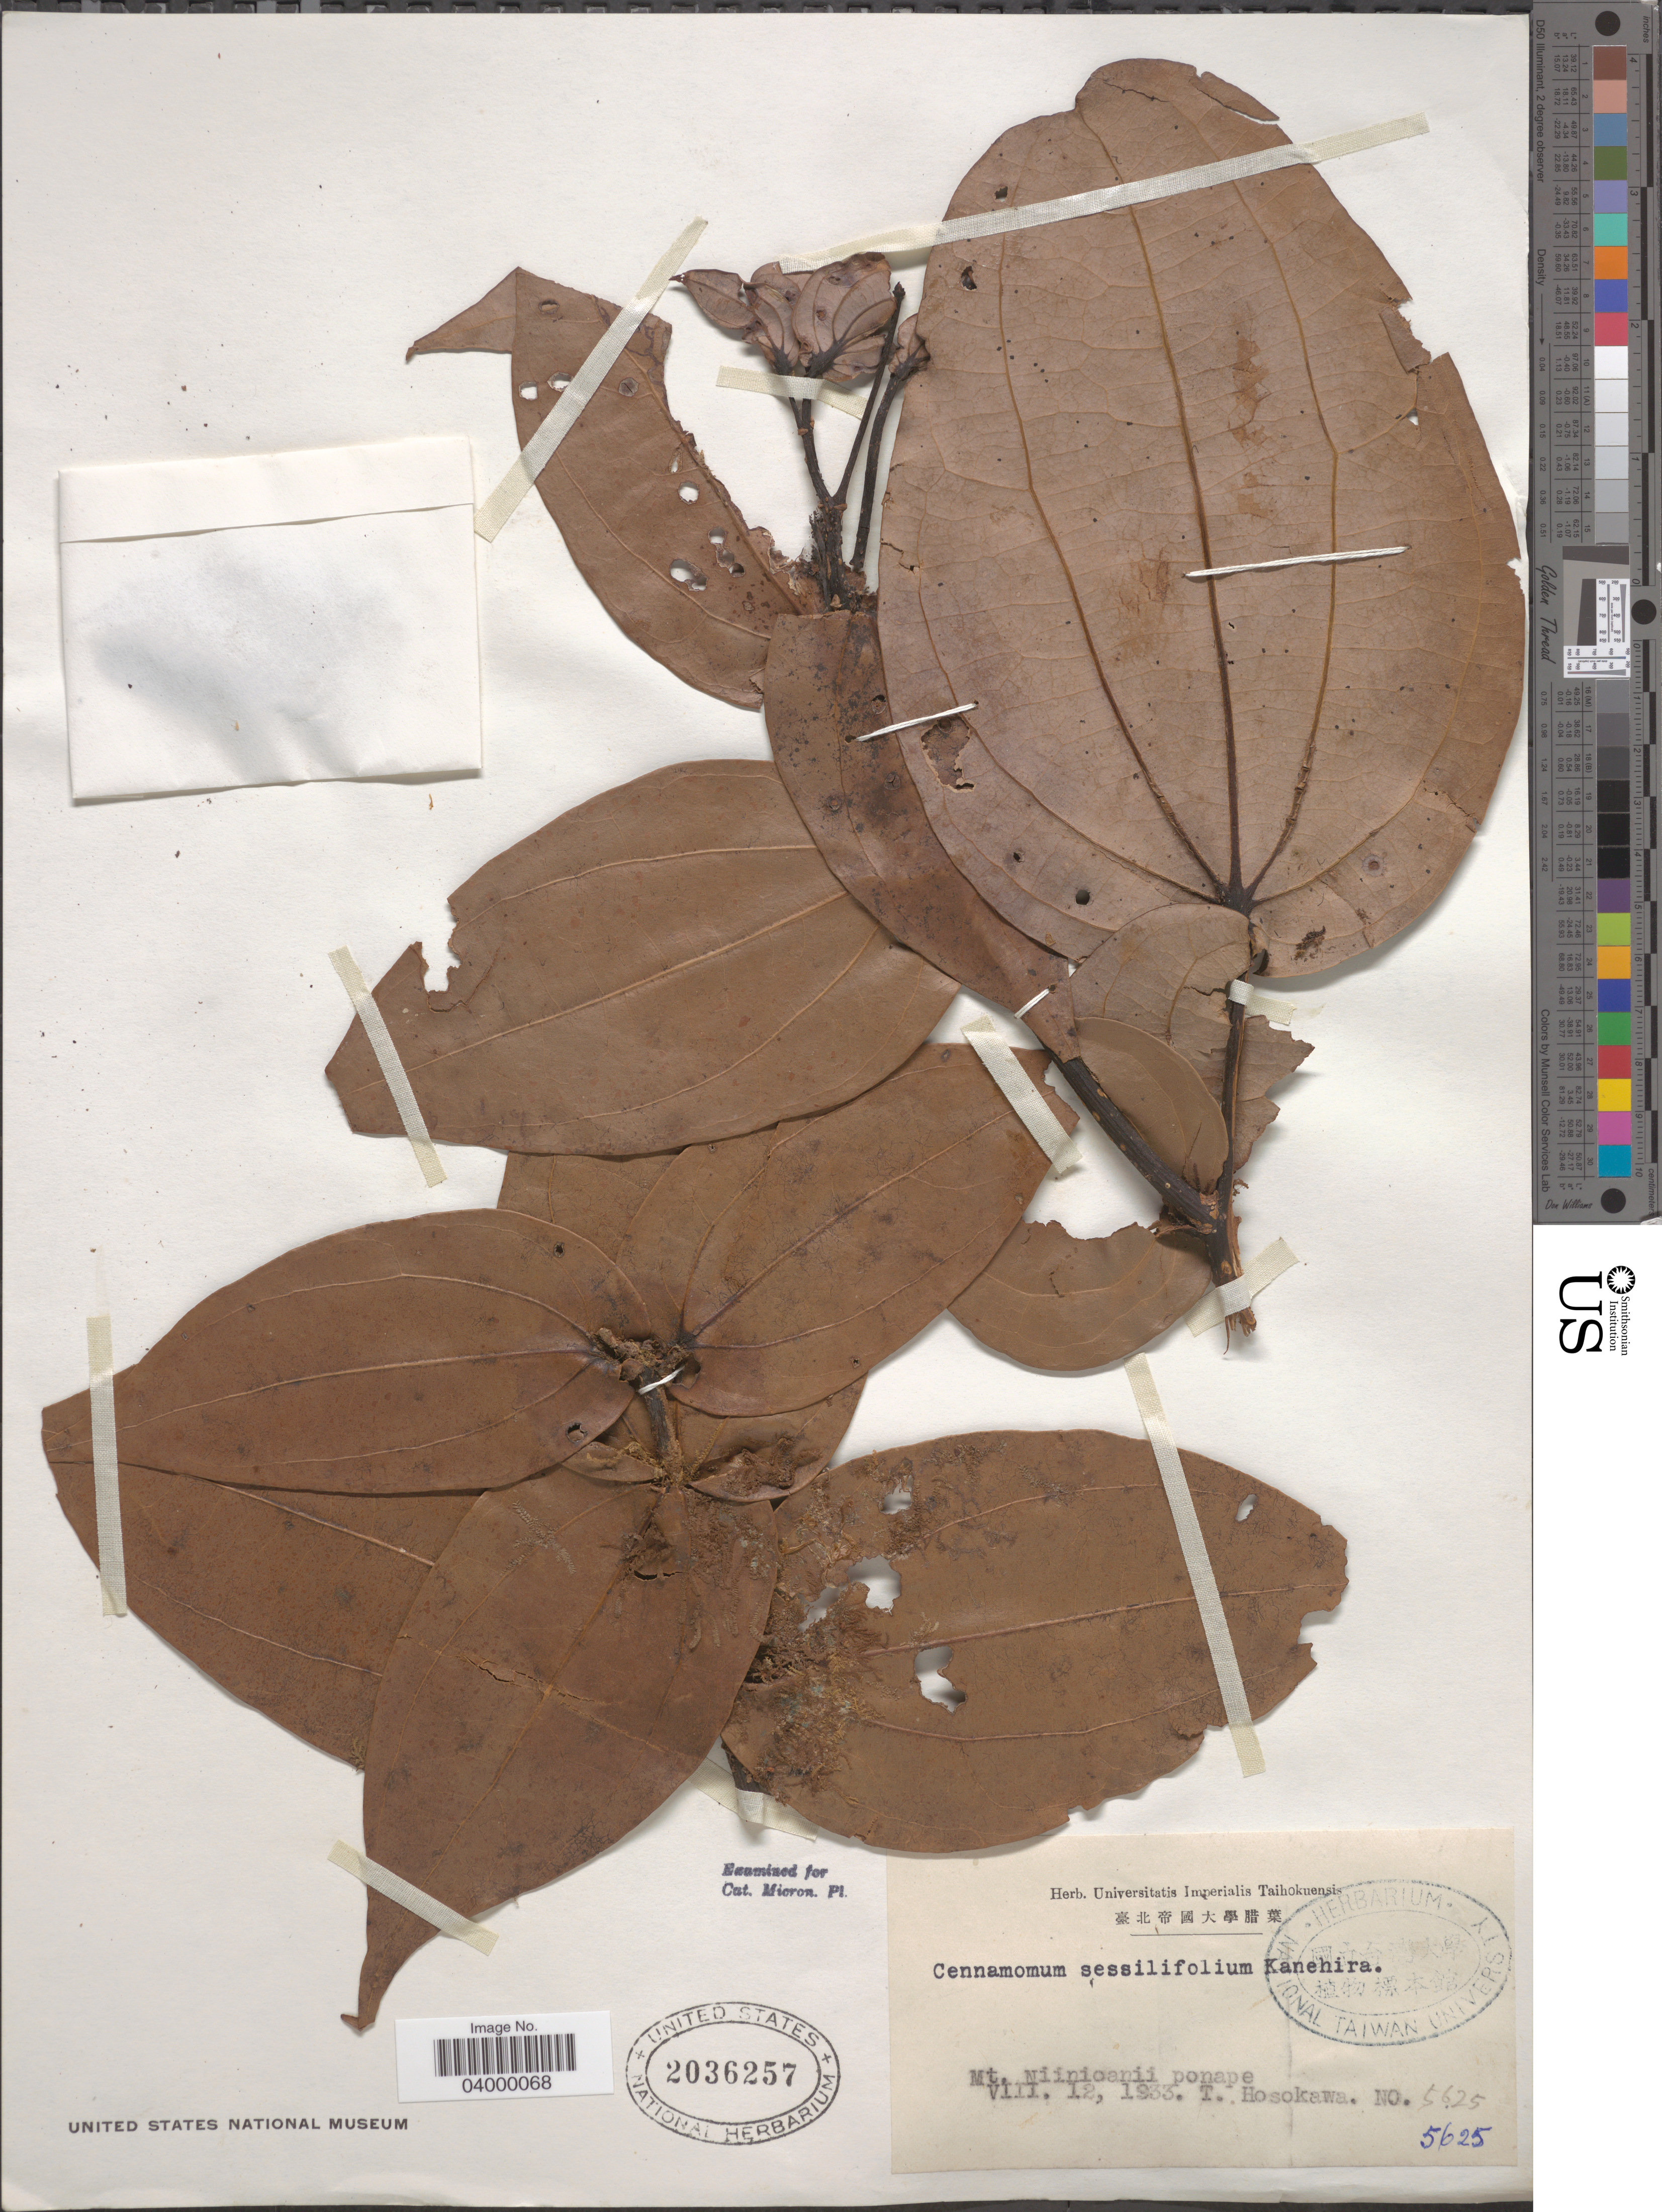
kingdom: Plantae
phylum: Tracheophyta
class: Magnoliopsida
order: Laurales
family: Lauraceae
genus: Cinnamomum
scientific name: Cinnamomum sessilifolium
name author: Kaneh.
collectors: T. Hosokawa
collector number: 5625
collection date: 1933-08-12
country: Micronesia, Federated States of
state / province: Pohnpei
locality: Mt. Niinioanii ponape.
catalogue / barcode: US 2036257